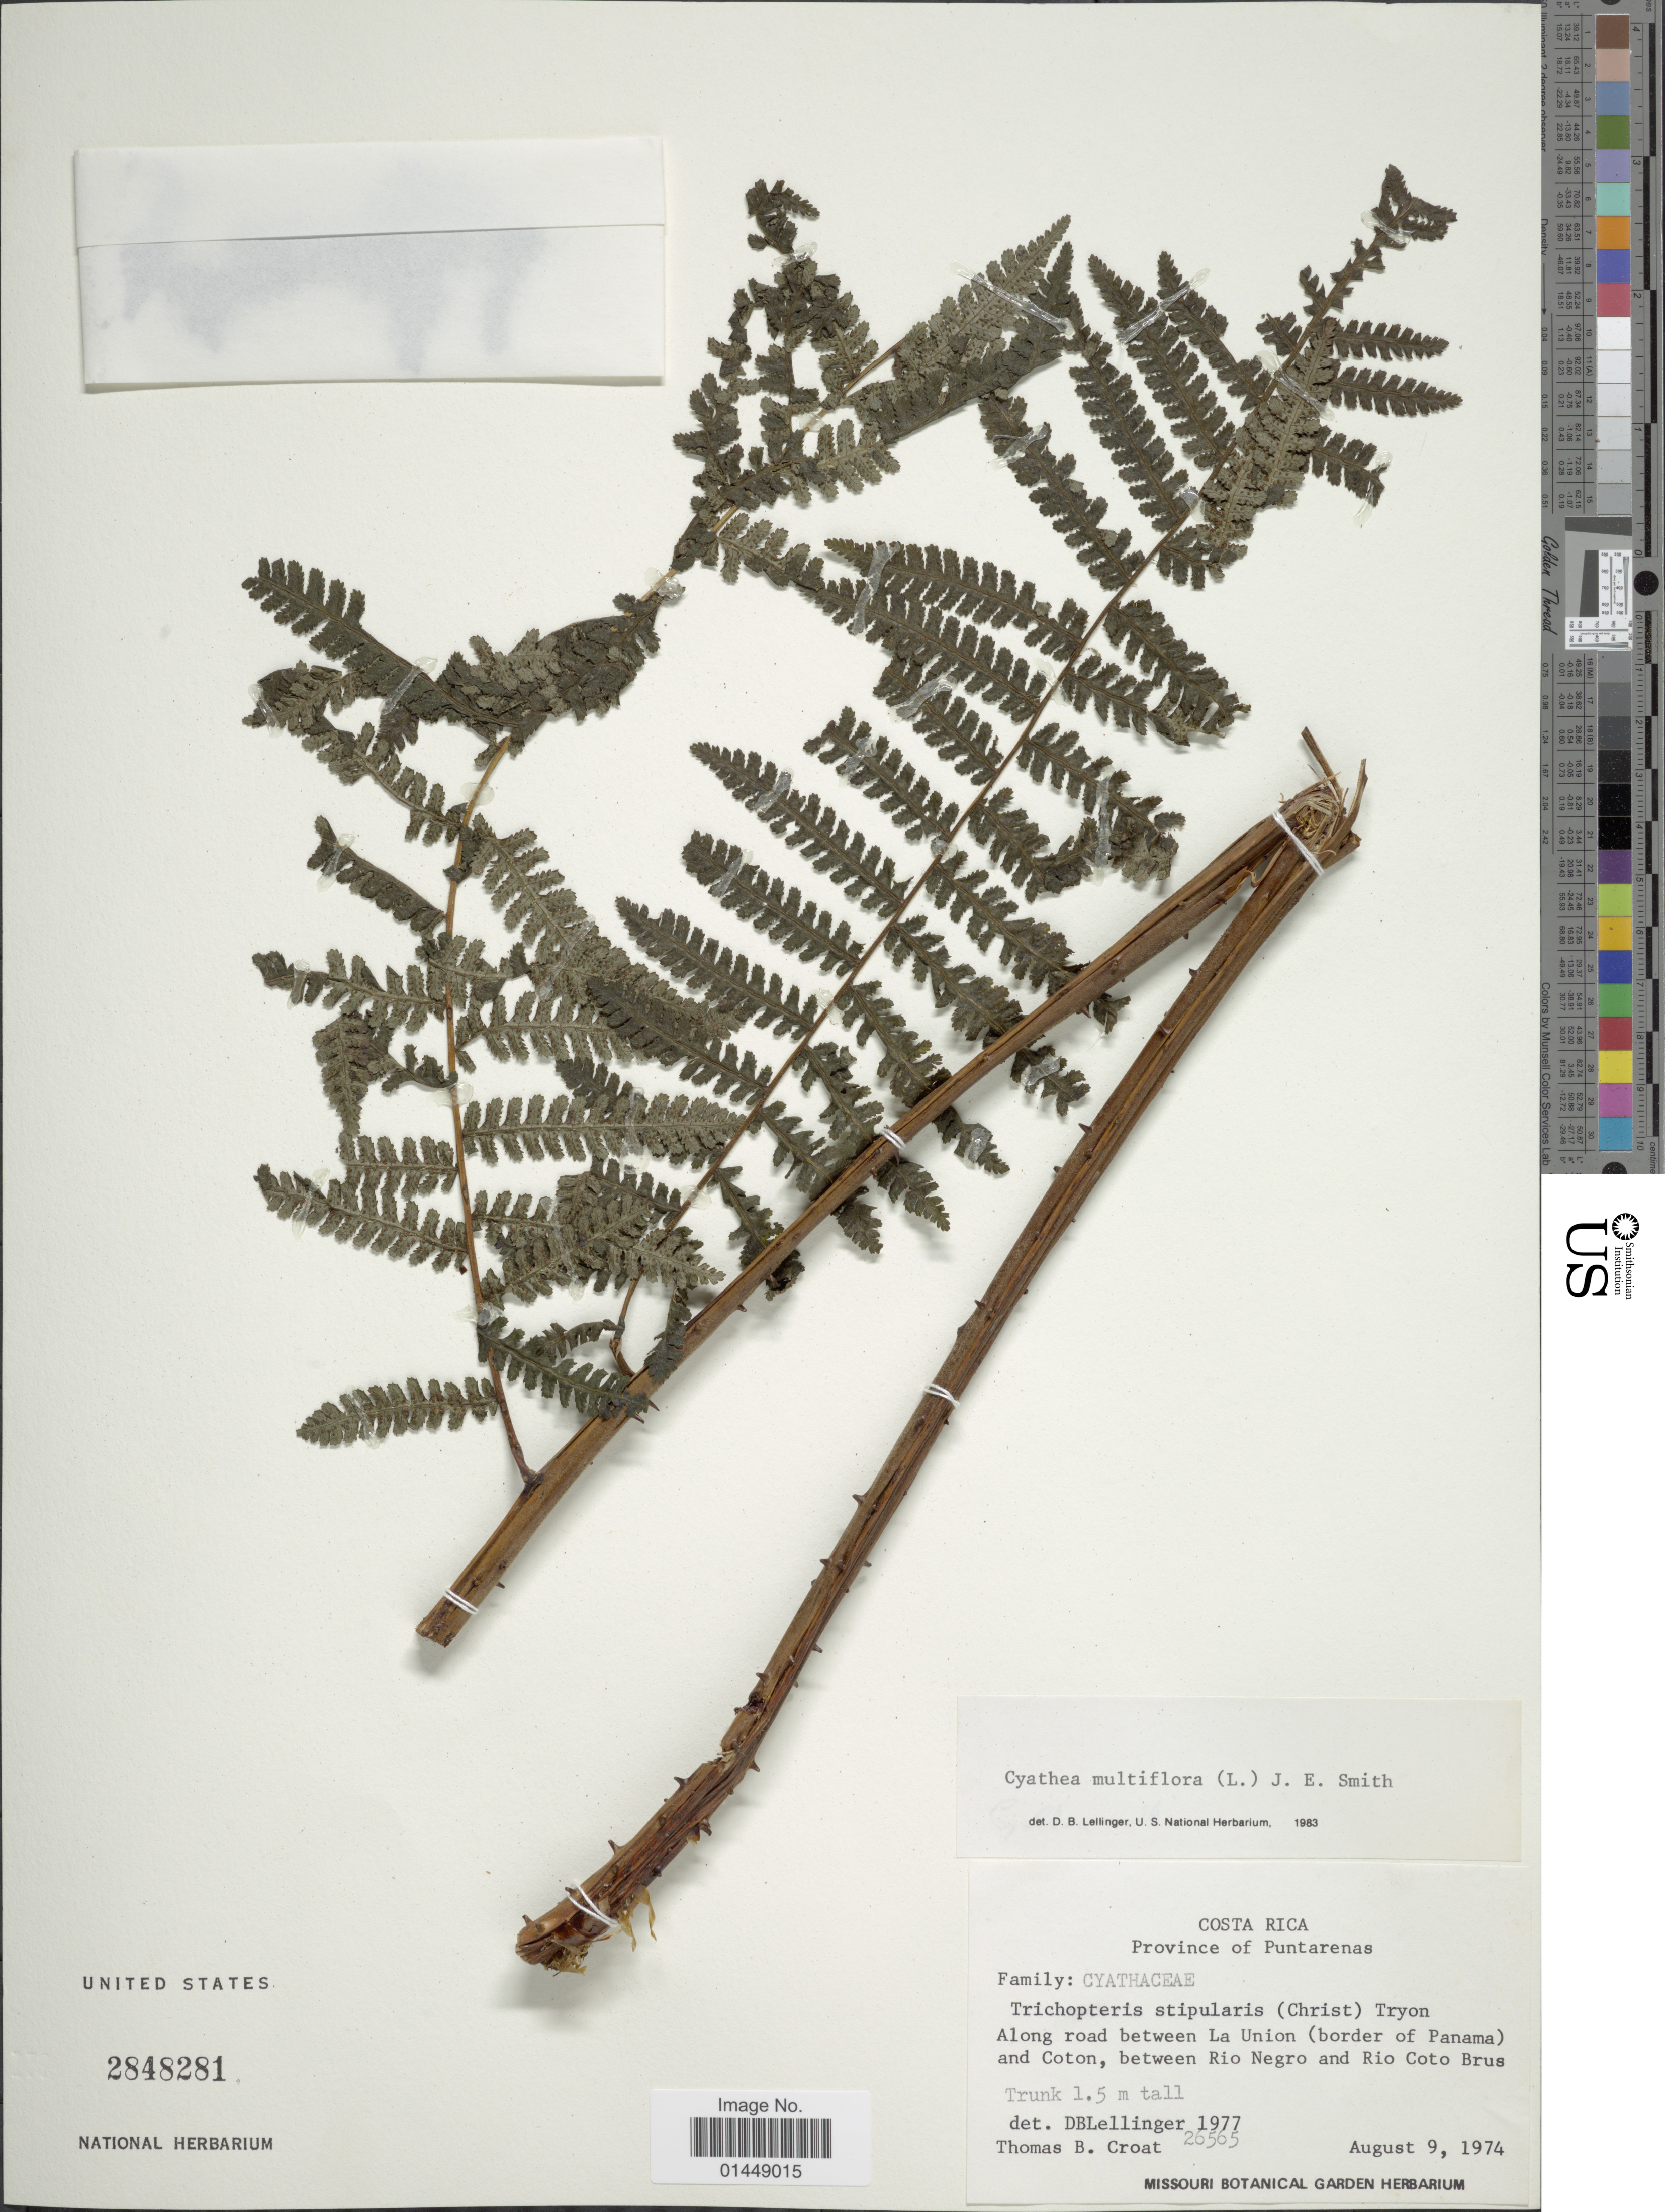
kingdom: Plantae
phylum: Tracheophyta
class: Polypodiopsida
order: Cyatheales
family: Cyatheaceae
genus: Cyathea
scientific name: Cyathea multiflora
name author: Sm.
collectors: T. B. Croat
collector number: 26565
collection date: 1974-08-09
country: Costa Rica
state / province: Puntarenas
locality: Province of Puntarenas. Along road between La Union (border of Panama) and Coton, between Rio Negro and Rio Coto Brus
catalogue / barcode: US 2848281